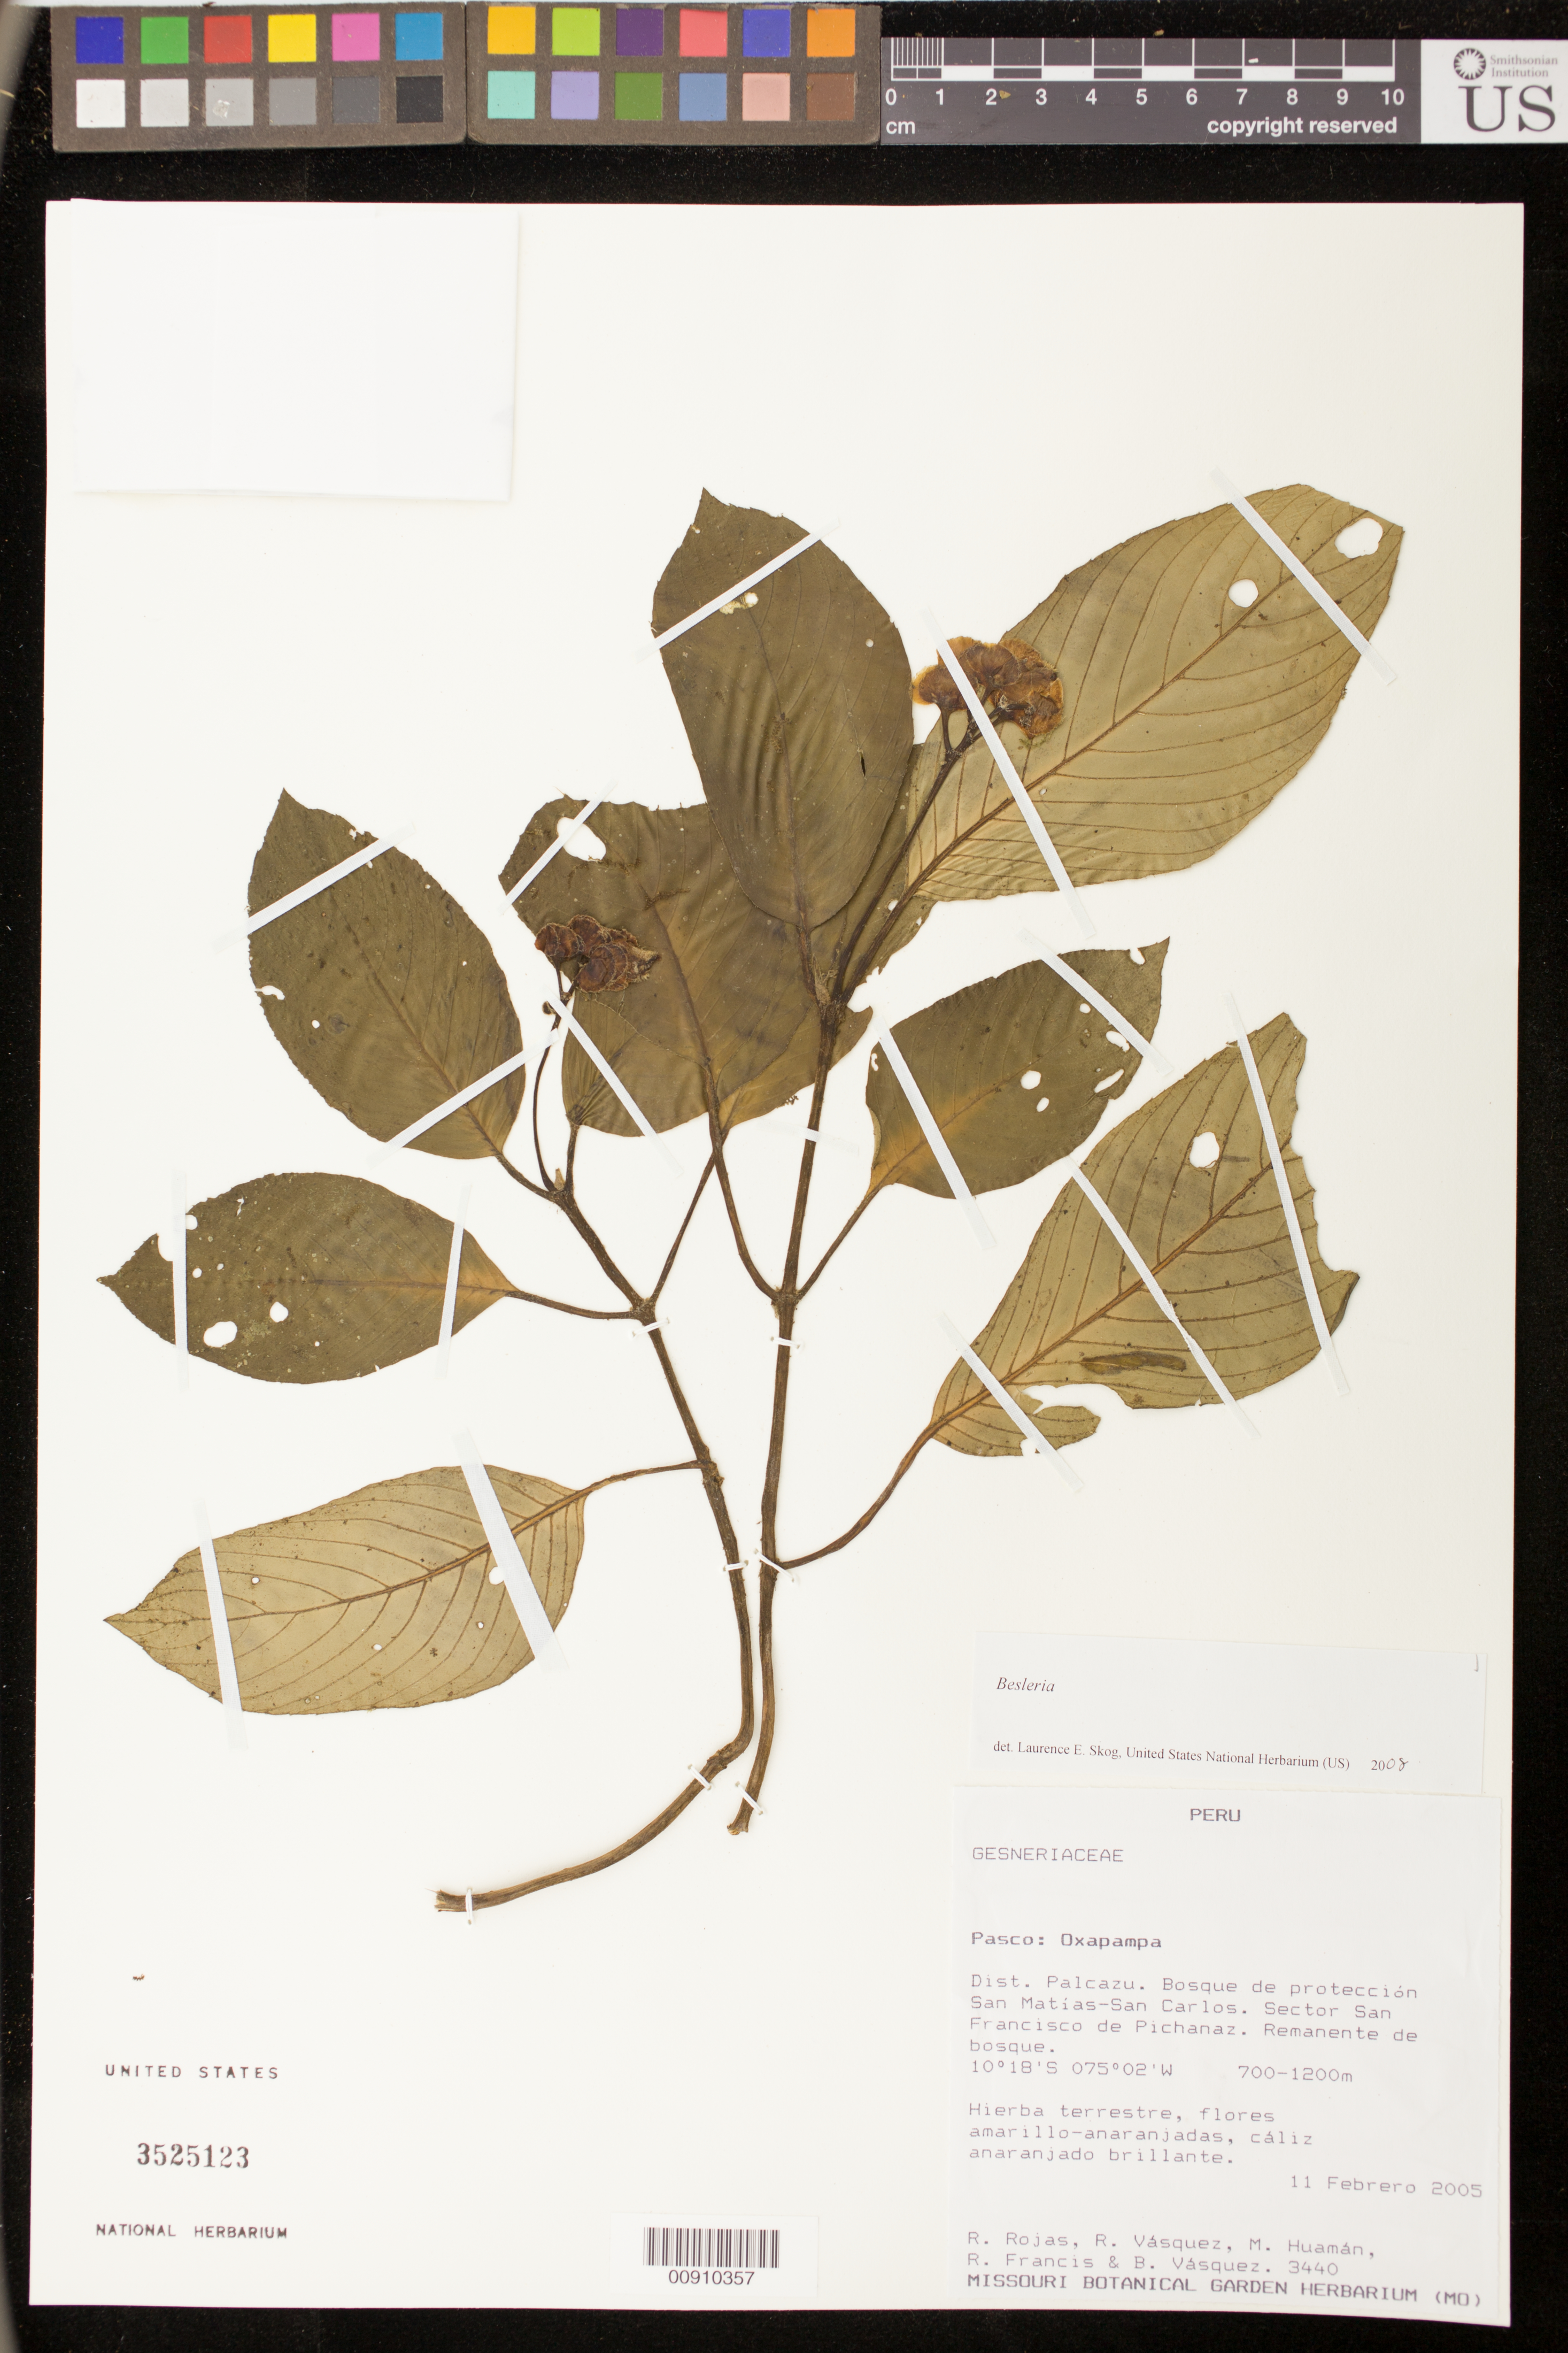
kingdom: Plantae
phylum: Tracheophyta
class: Magnoliopsida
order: Lamiales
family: Gesneriaceae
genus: Besleria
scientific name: Besleria sp.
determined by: Skog, Laurence E.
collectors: R. Rojas & et al.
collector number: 3440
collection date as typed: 11 Feb 2005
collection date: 2005-02-11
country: Peru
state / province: Pasco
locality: Pasco: Oxapampa. Dist. Palcazu. Bosque de protección San Matías-San Carlos. Sector San Francisco de Pichanaz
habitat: Remanente de bosque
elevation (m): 700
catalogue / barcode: US 3525123